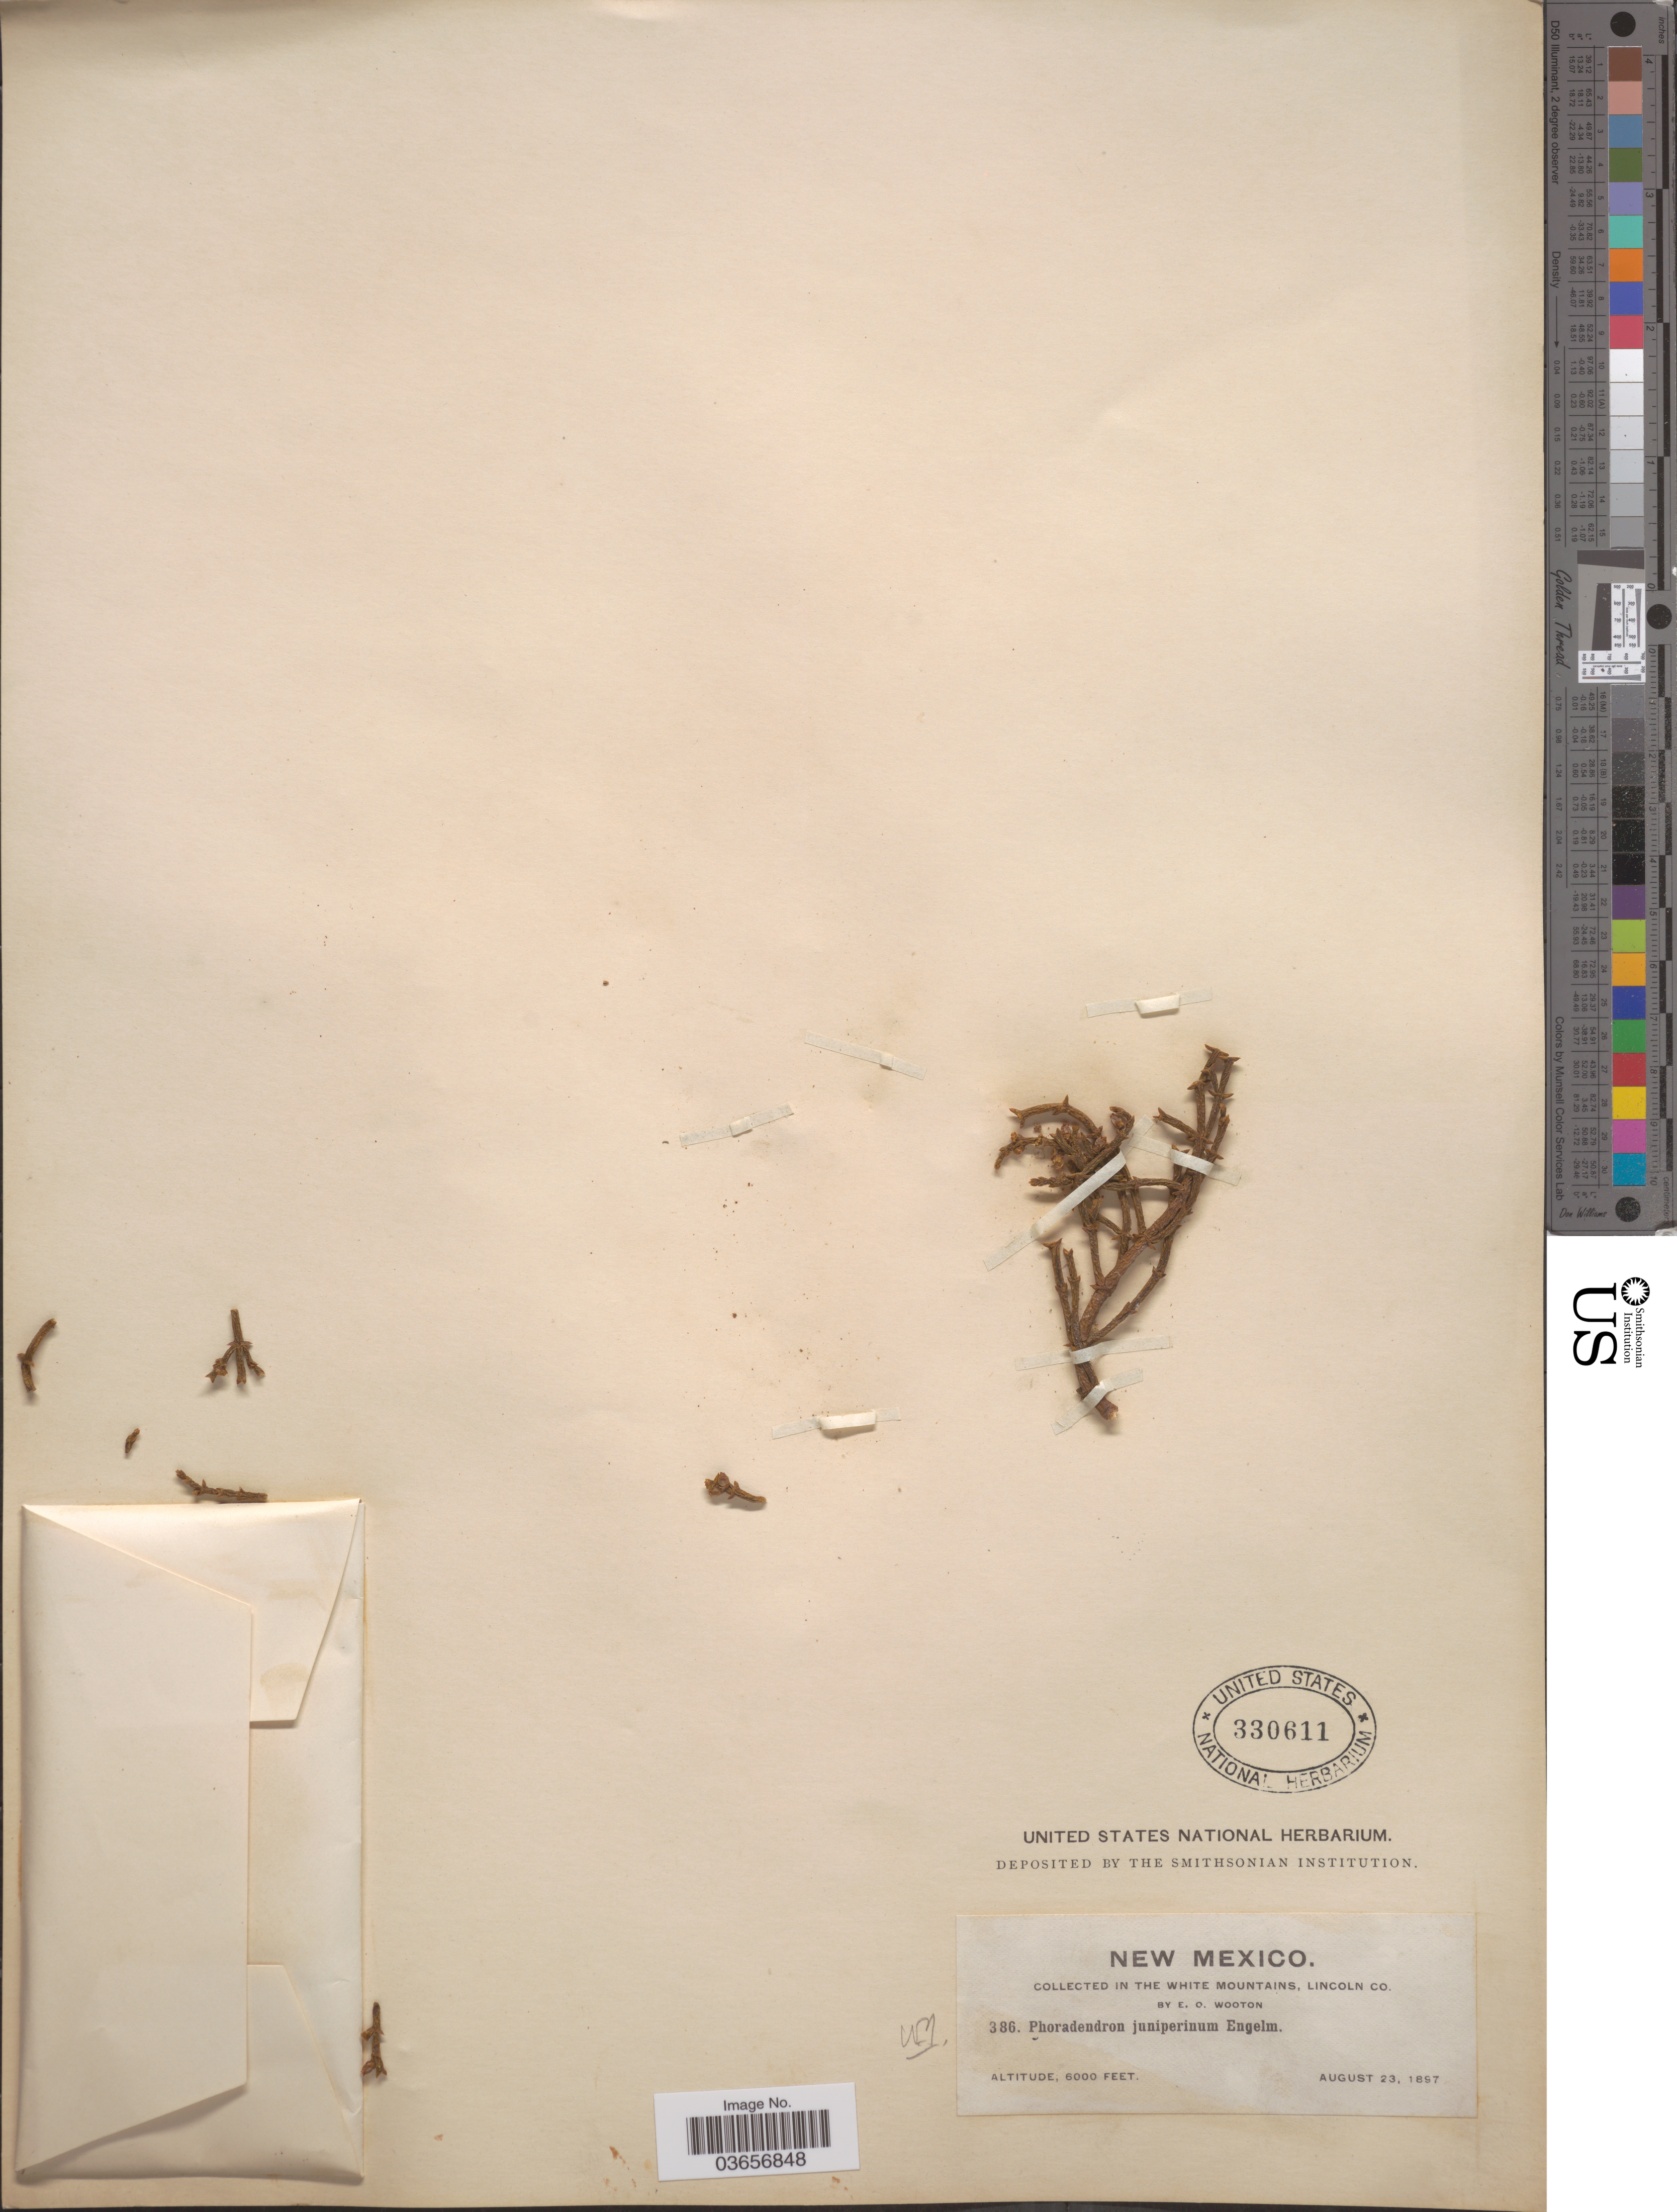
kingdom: Plantae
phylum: Tracheophyta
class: Magnoliopsida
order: Santalales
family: Viscaceae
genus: Phoradendron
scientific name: Phoradendron juniperinum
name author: Engelm. ex A. Gray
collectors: E. O. Wooton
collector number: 386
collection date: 1897-08-23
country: United States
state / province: New Mexico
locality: In the White Mountains, Lincoln Co.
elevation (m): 1829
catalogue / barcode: US 330611